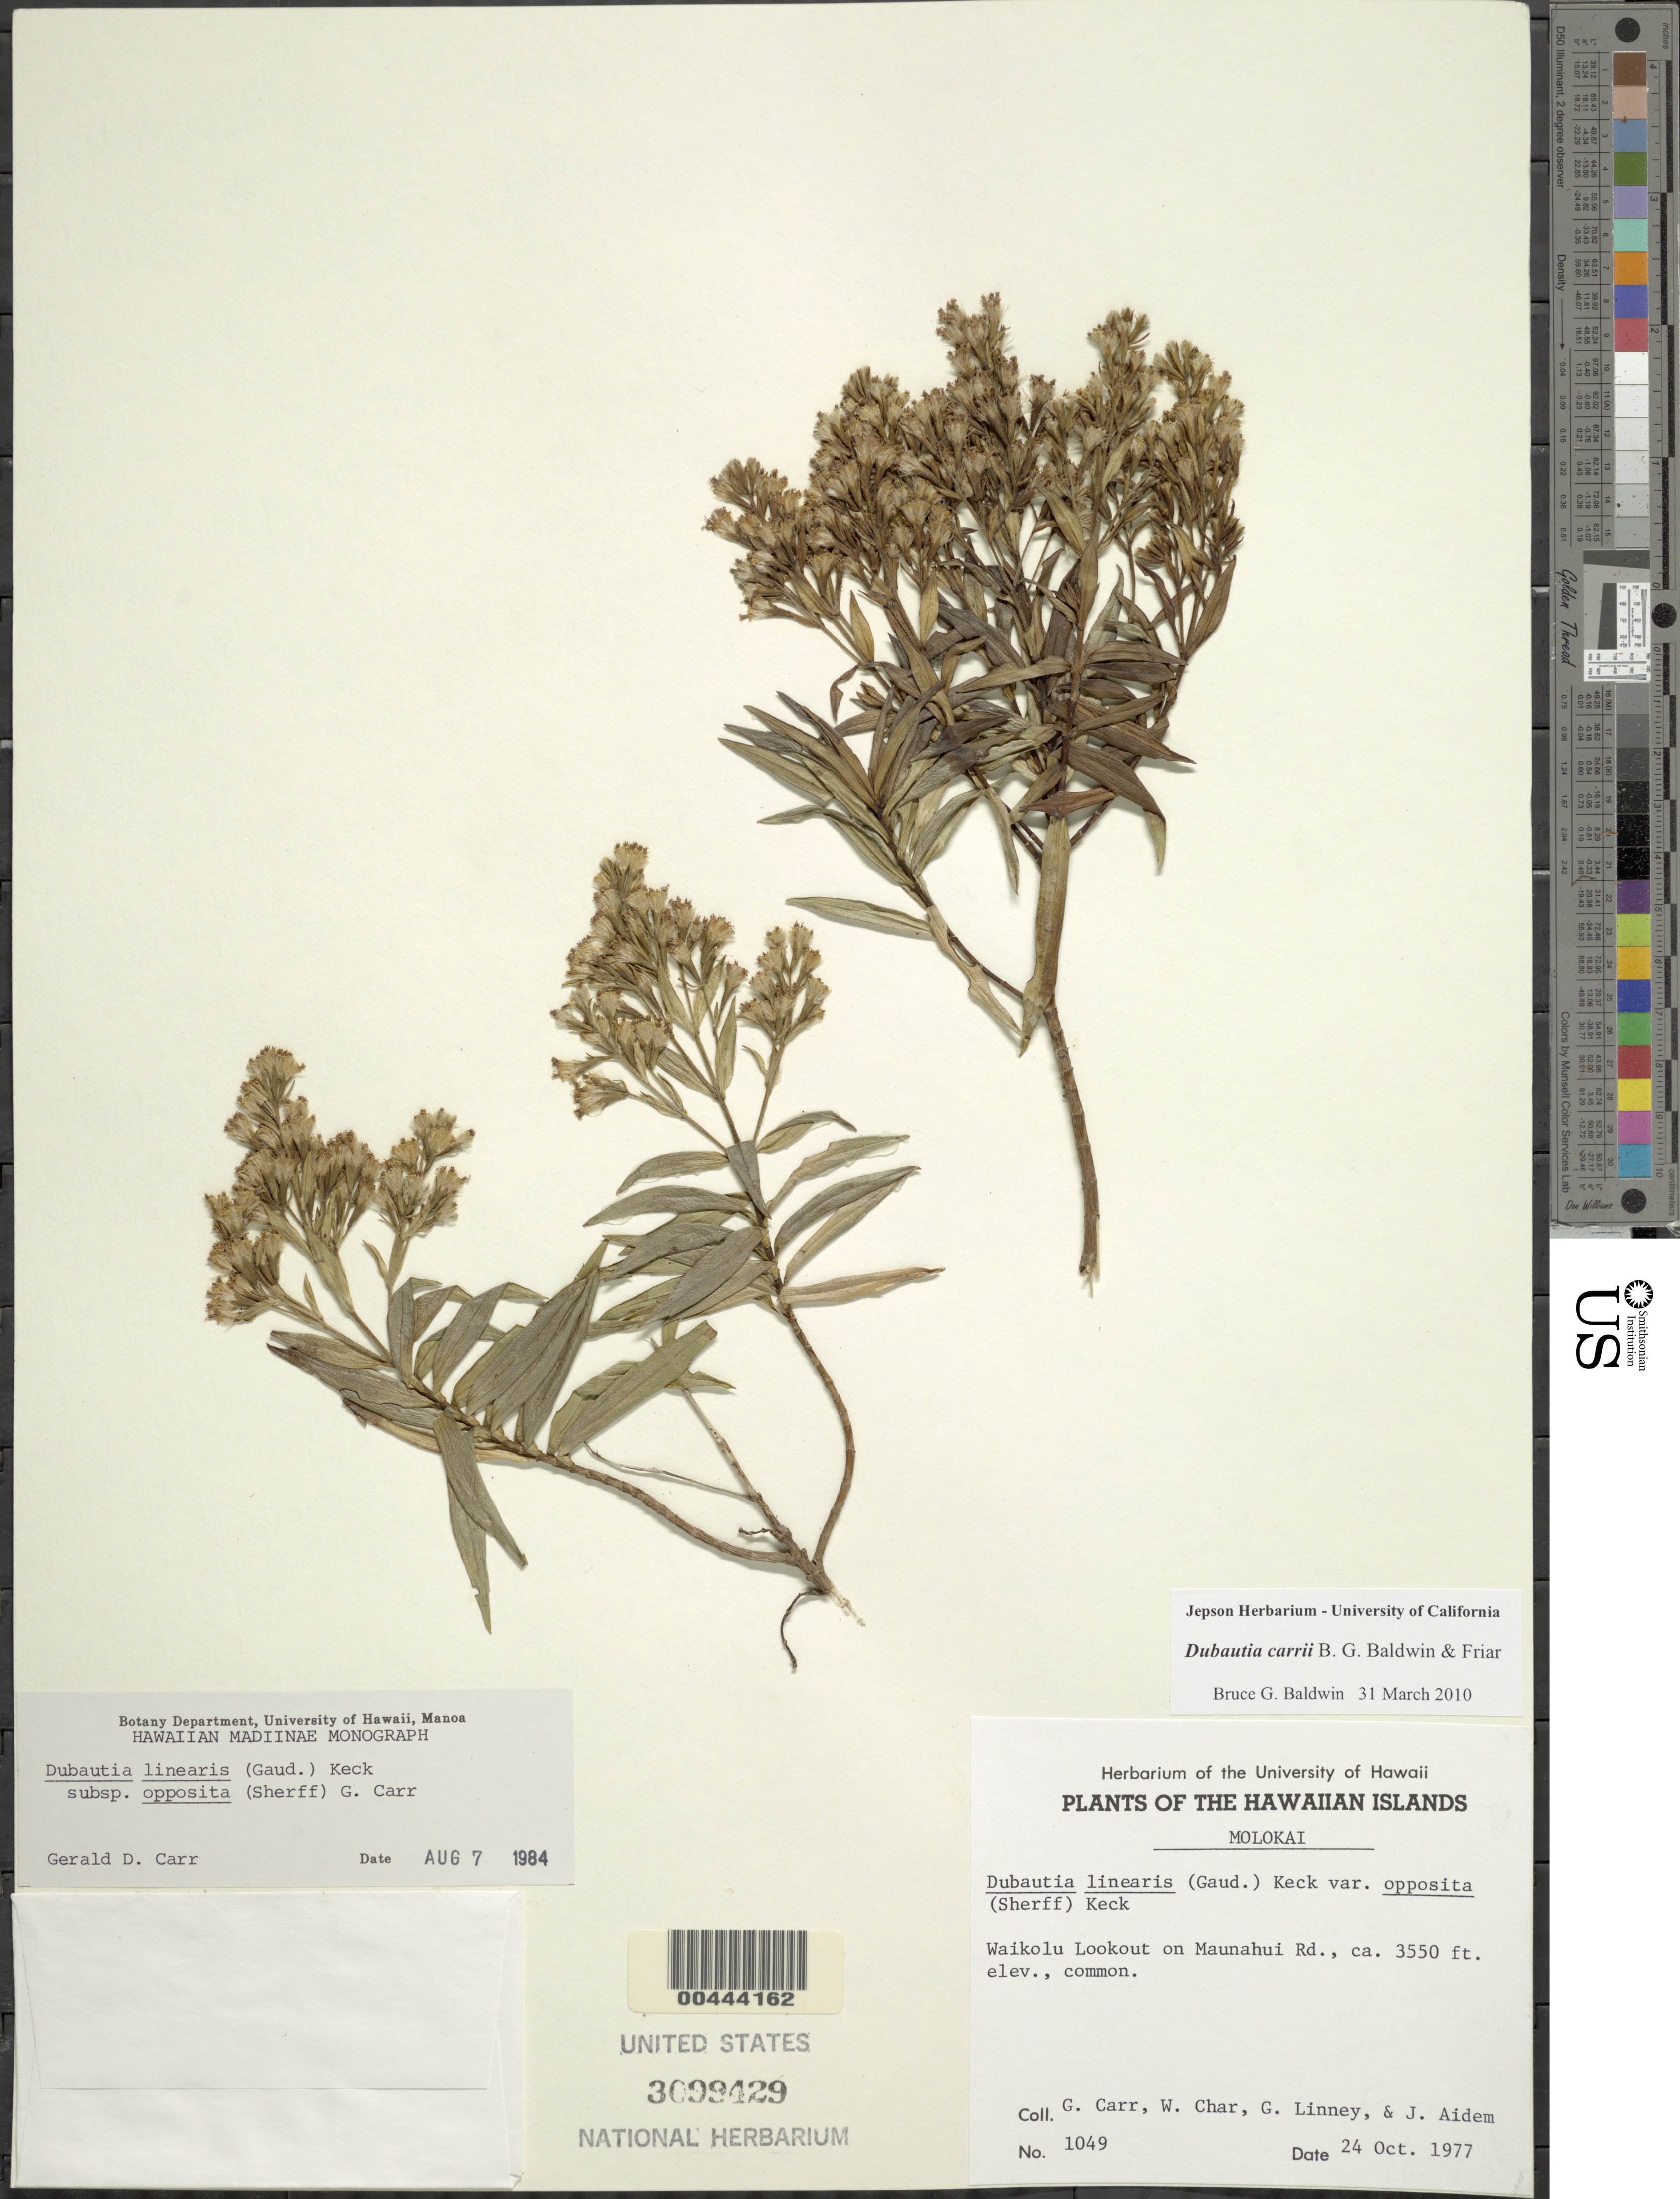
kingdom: Plantae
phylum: Tracheophyta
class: Magnoliopsida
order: Asterales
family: Asteraceae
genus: Dubautia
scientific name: Dubautia carrii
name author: B.G. Baldwin & Friar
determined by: Baldwin, B. G.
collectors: G. D. Carr, W. Char, G. Linney & J. Aidem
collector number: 1049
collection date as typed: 24 Oct 1977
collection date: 1977-10-24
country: United States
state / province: Hawaii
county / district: Maui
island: Moloka'i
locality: Waikolu Lookout on Maunahui Rd.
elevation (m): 1082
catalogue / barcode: US 3099429